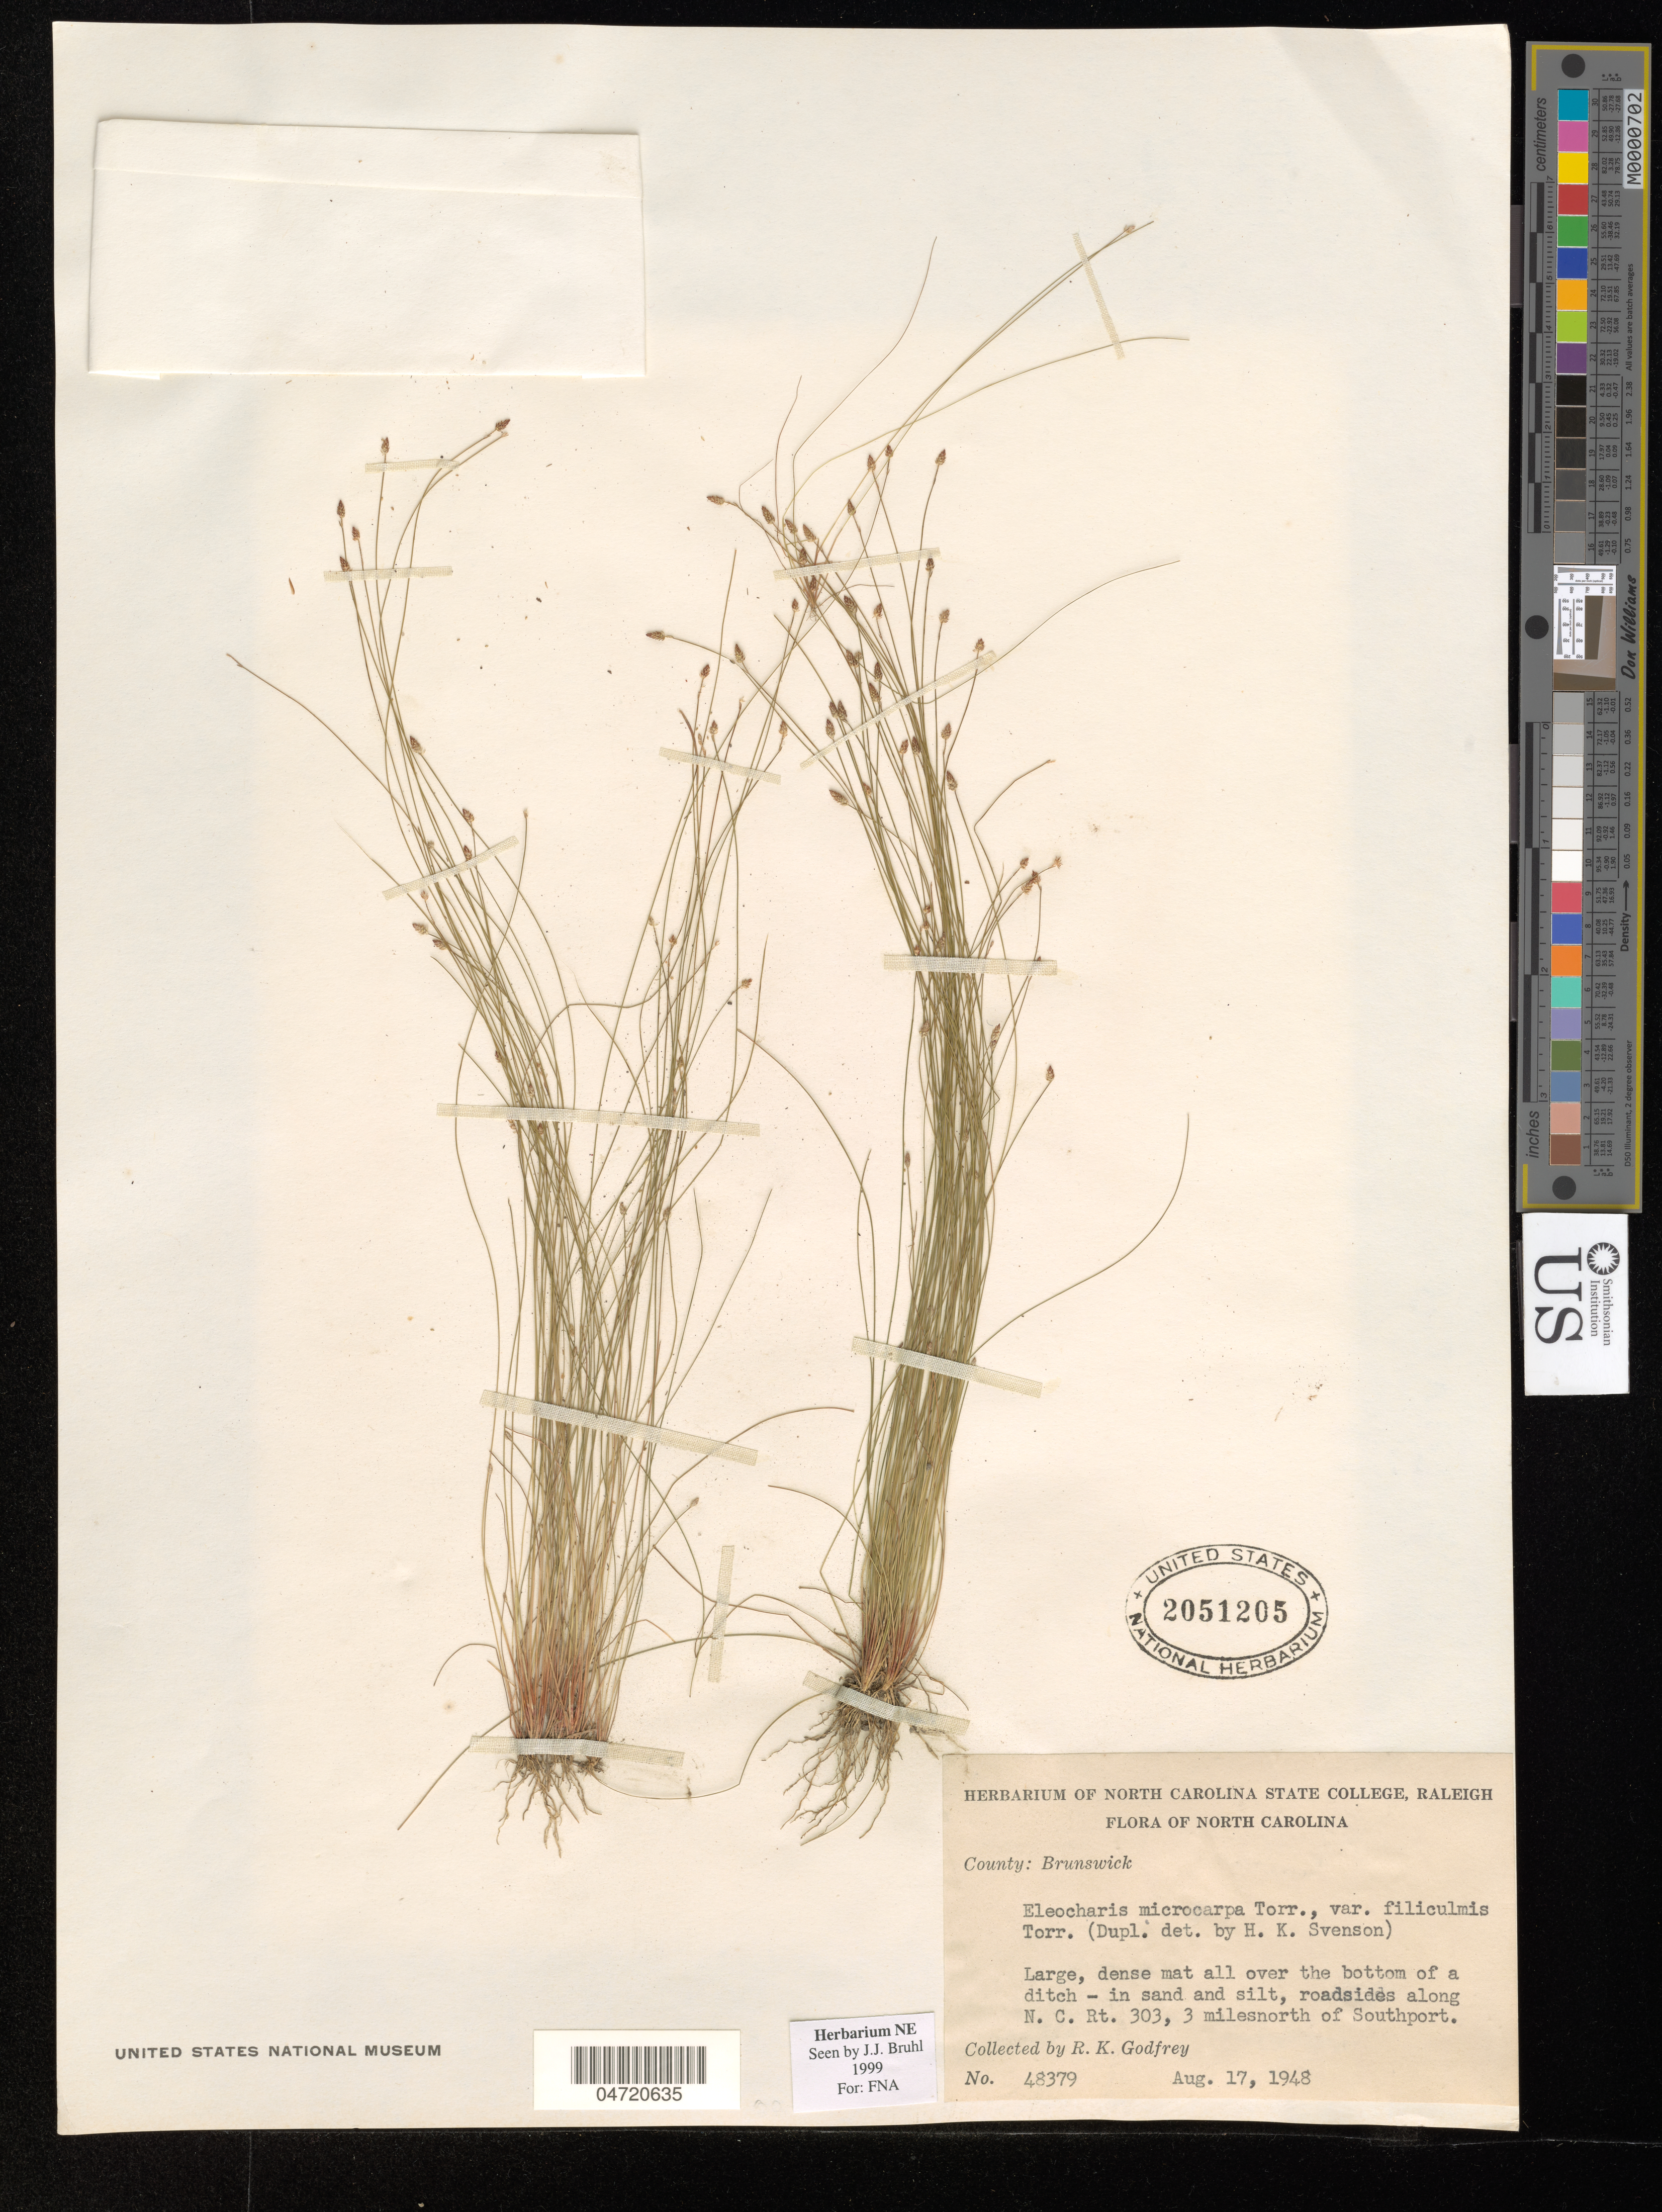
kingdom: Plantae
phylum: Tracheophyta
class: Liliopsida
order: Poales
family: Cyperaceae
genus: Eleocharis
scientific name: Eleocharis microcarpa var. filiculmis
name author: Torr.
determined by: Bruhl, J. J., (NE), University of New England (AUSTRALIA)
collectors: R. K. Godfrey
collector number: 48379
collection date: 1948-08-17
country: United States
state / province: North Carolina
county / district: Brunswick County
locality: Along N.C. Rt. 303, about 3 miles north of Southport.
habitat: All over bottom of a ditch; in sand and silt, Roadside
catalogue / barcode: US 2051205